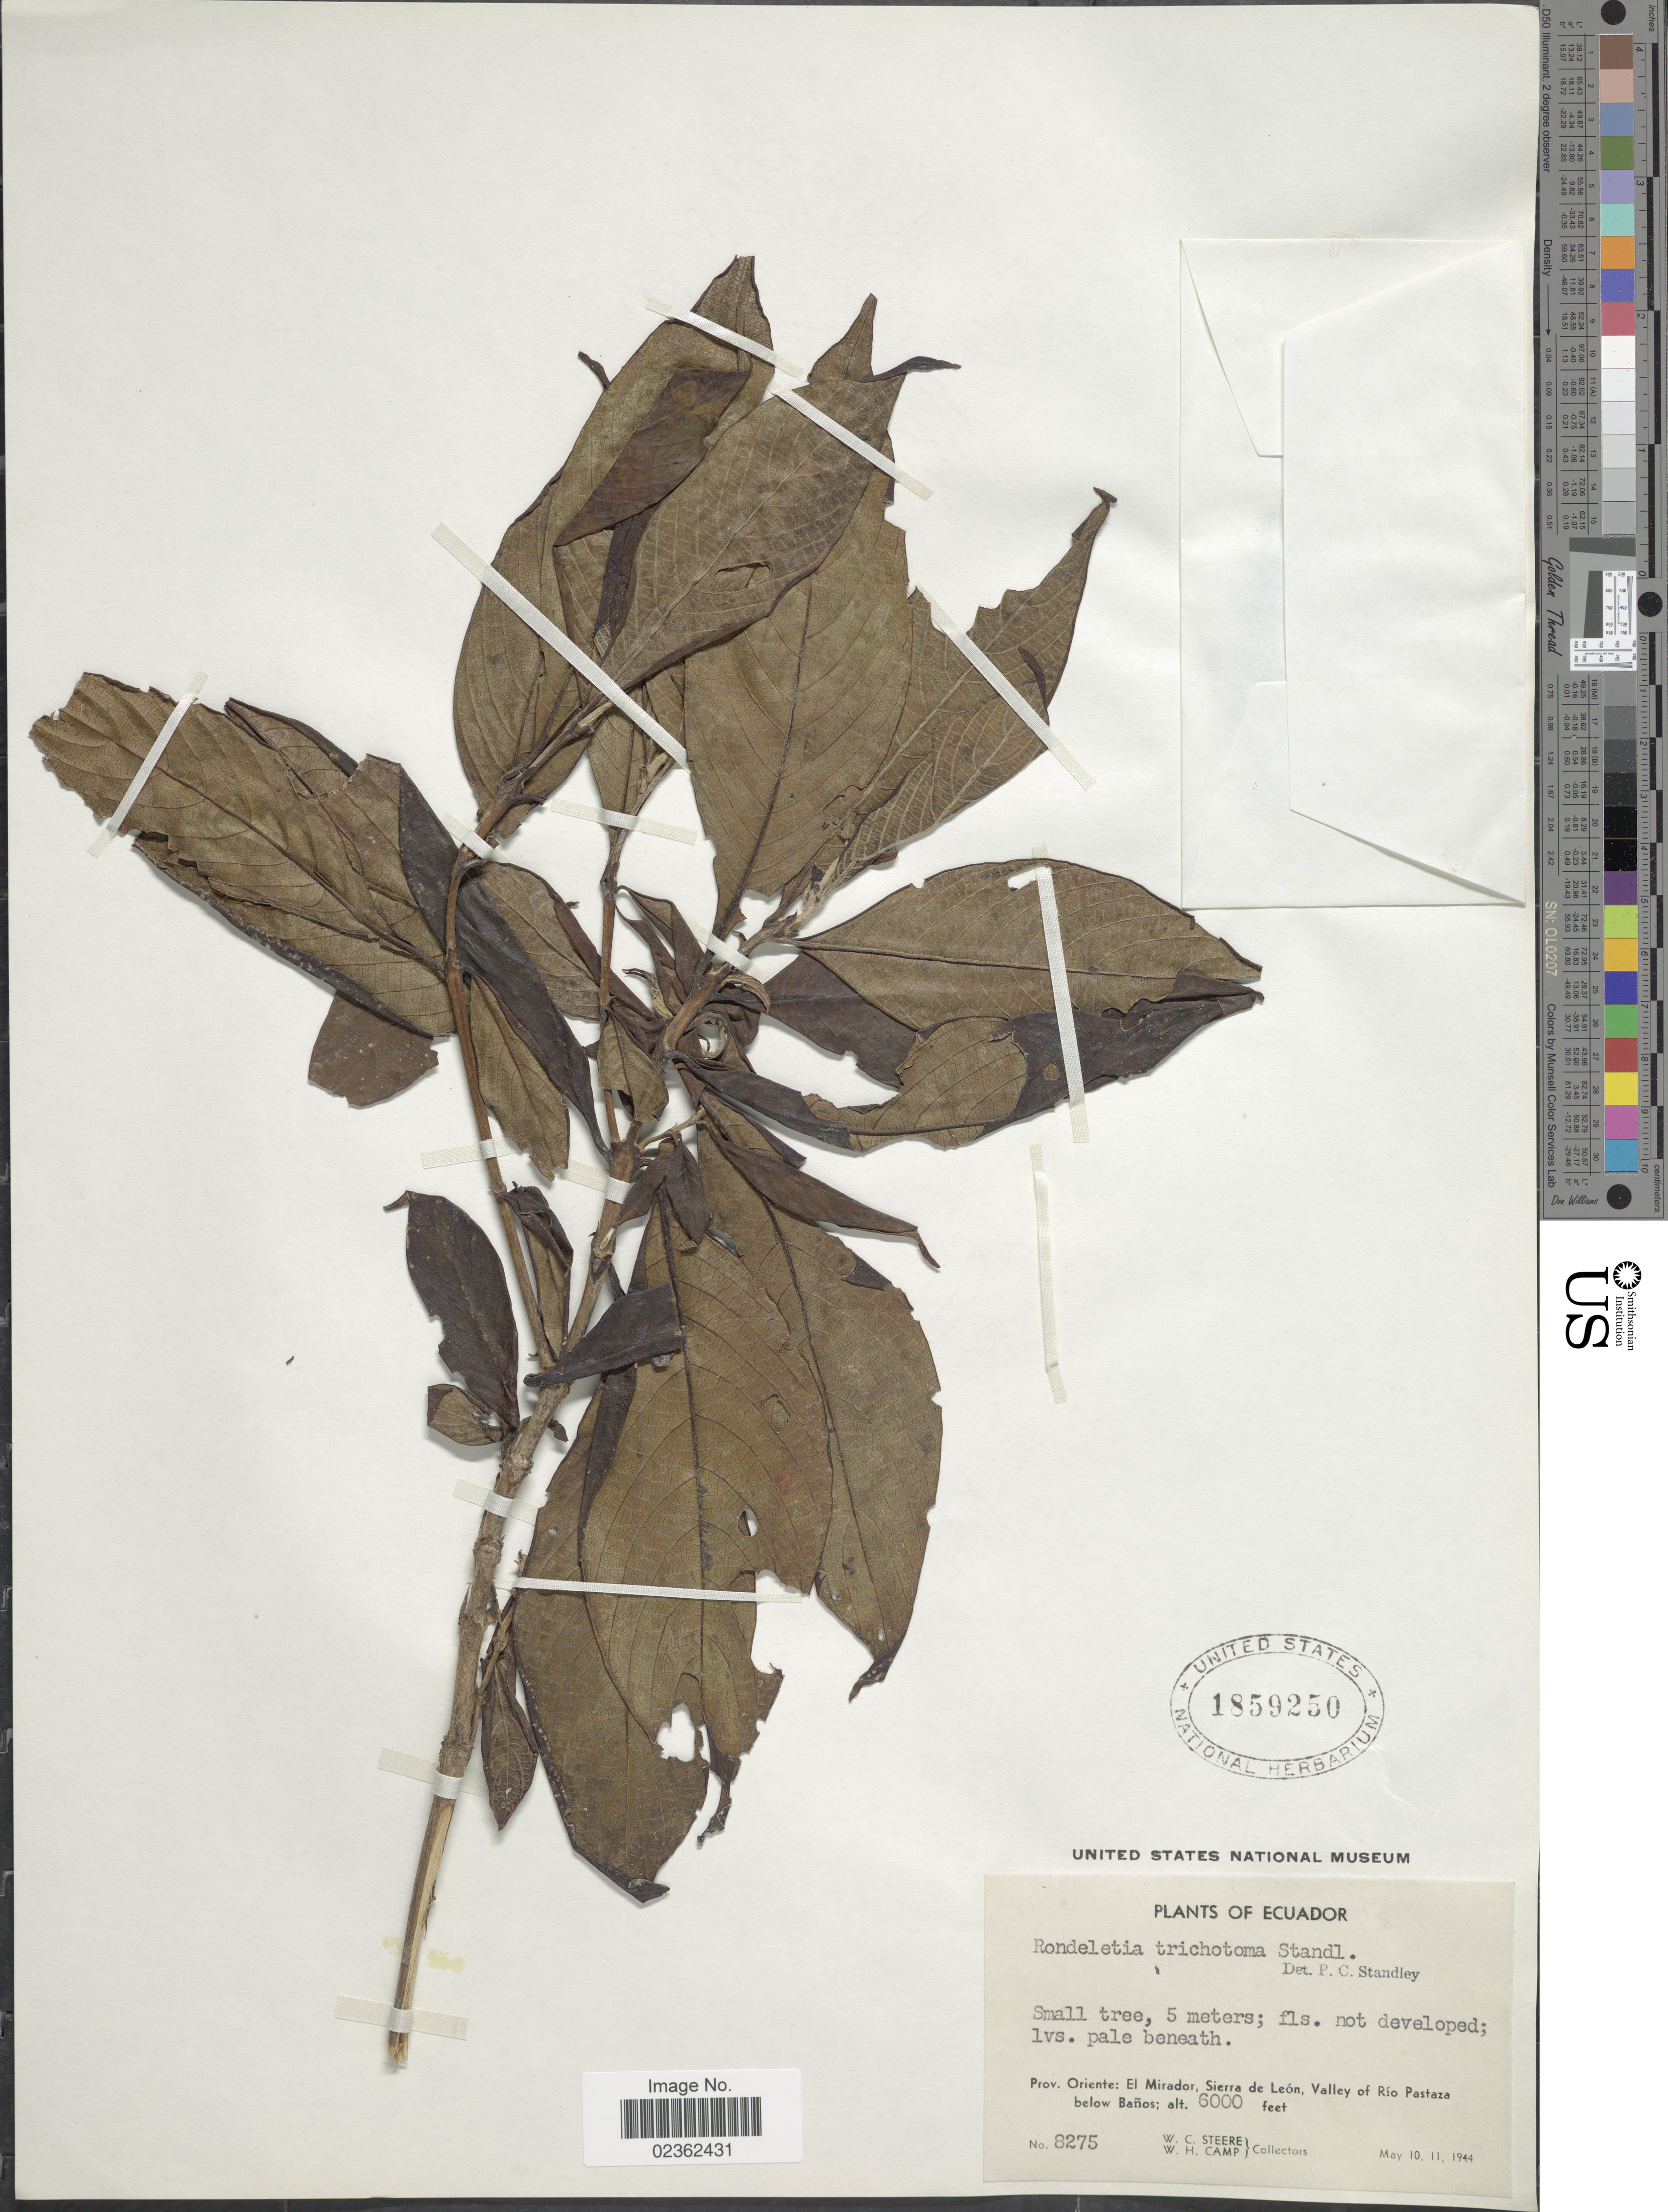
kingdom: Plantae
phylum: Tracheophyta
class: Magnoliopsida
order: Gentianales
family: Rubiaceae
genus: Arachnothryx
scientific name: Arachnothryx reflexa var. trichotoma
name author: (Standl.) Steyerm.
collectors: W. C. Steere & W. H. Camp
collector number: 8275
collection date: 1944-05-10/1944-05-11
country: Ecuador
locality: Prov. Oriente: El Mirador, Sierra de Leon, Valley of Rio Pastaza below Banos.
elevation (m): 1829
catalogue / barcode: US 1859250